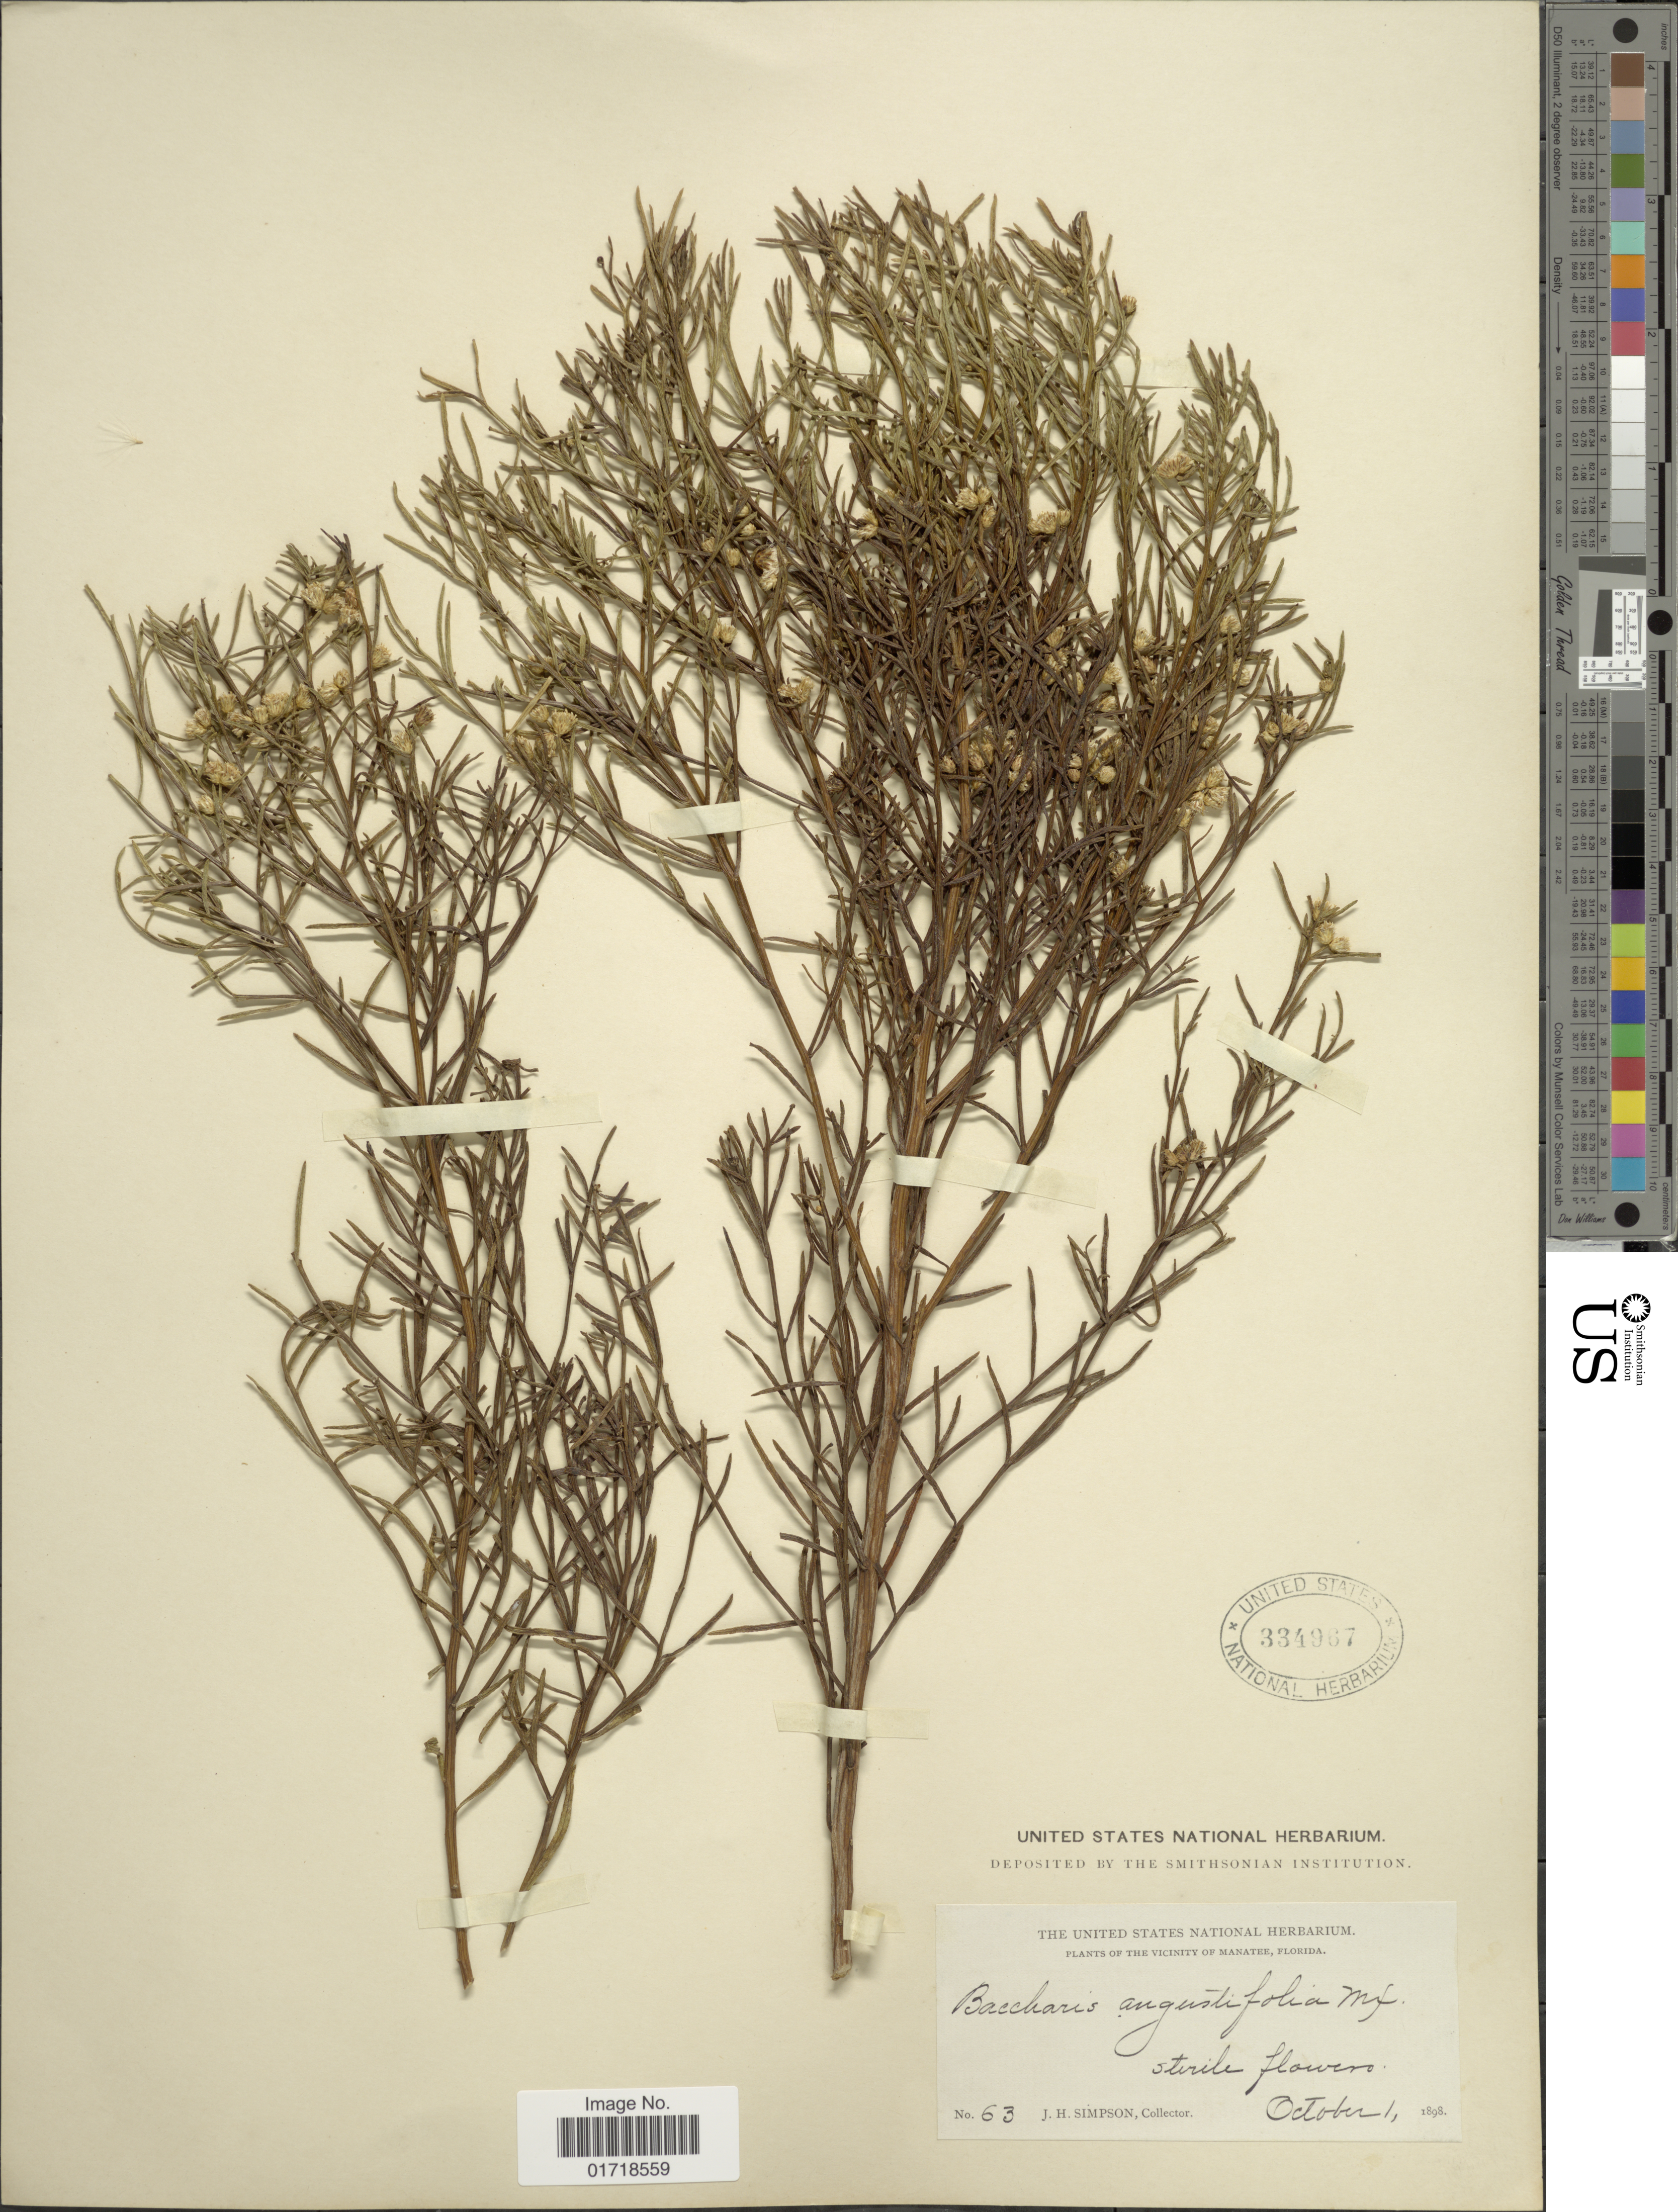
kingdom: Plantae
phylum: Tracheophyta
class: Magnoliopsida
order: Asterales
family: Asteraceae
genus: Baccharis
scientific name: Baccharis angustifolia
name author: Michx.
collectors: J. H. Simpson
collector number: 63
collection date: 1898-10-01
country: United States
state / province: Florida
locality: Vicinity of Manatee, Sterile flowers.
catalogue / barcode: US 334967